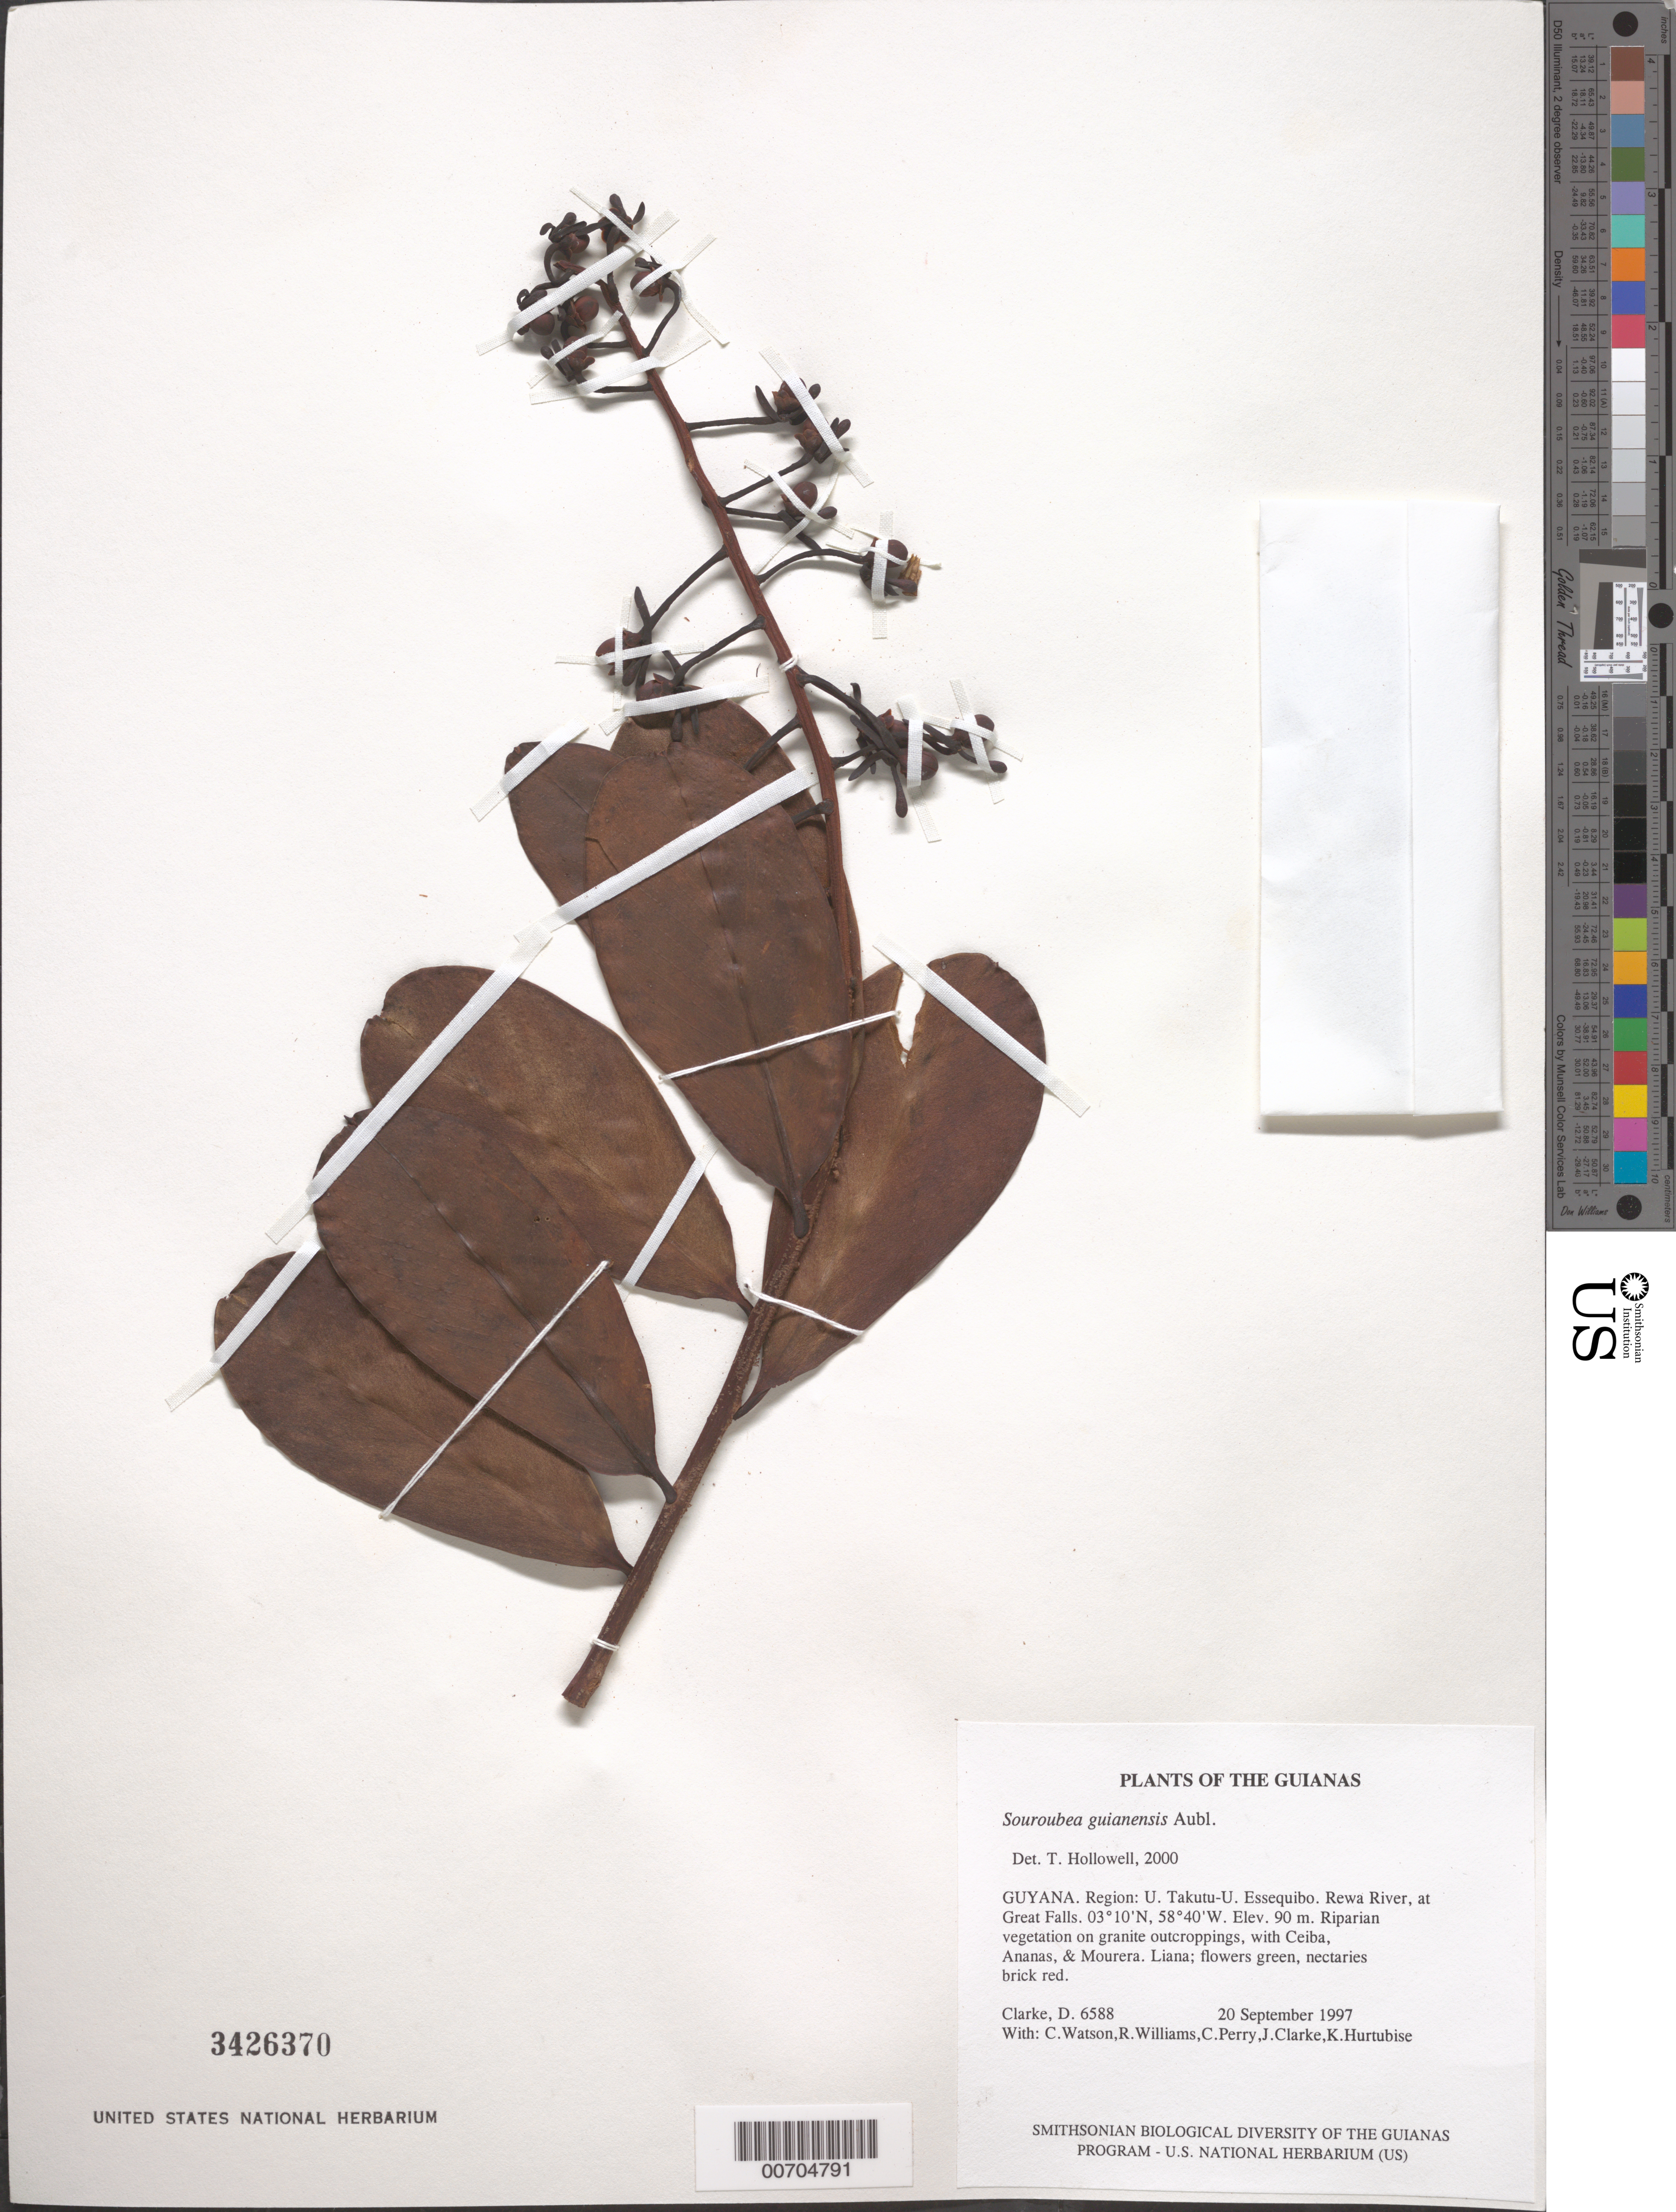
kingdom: Plantae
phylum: Tracheophyta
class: Magnoliopsida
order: Ericales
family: Marcgraviaceae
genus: Souroubea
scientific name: Souroubea guianensis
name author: Aubl.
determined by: Hollowell, T. H., (BOT), Smithsonian Institution - National Museum of Natural History (UNITED STATES)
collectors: H. D. Clarke, C. Watson, R. Williams, C. Perry, J. Clarke & K. Hurtubise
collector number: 6588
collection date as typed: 20 September 1997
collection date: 1997-09-20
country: Guyana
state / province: U. Takutu-U. Essequibo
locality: Rewa River, at Great Falls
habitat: Riparian vegetation on granite outcroppings, with Ceiba, Ananas, & Mourera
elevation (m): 90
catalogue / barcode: US 3426370